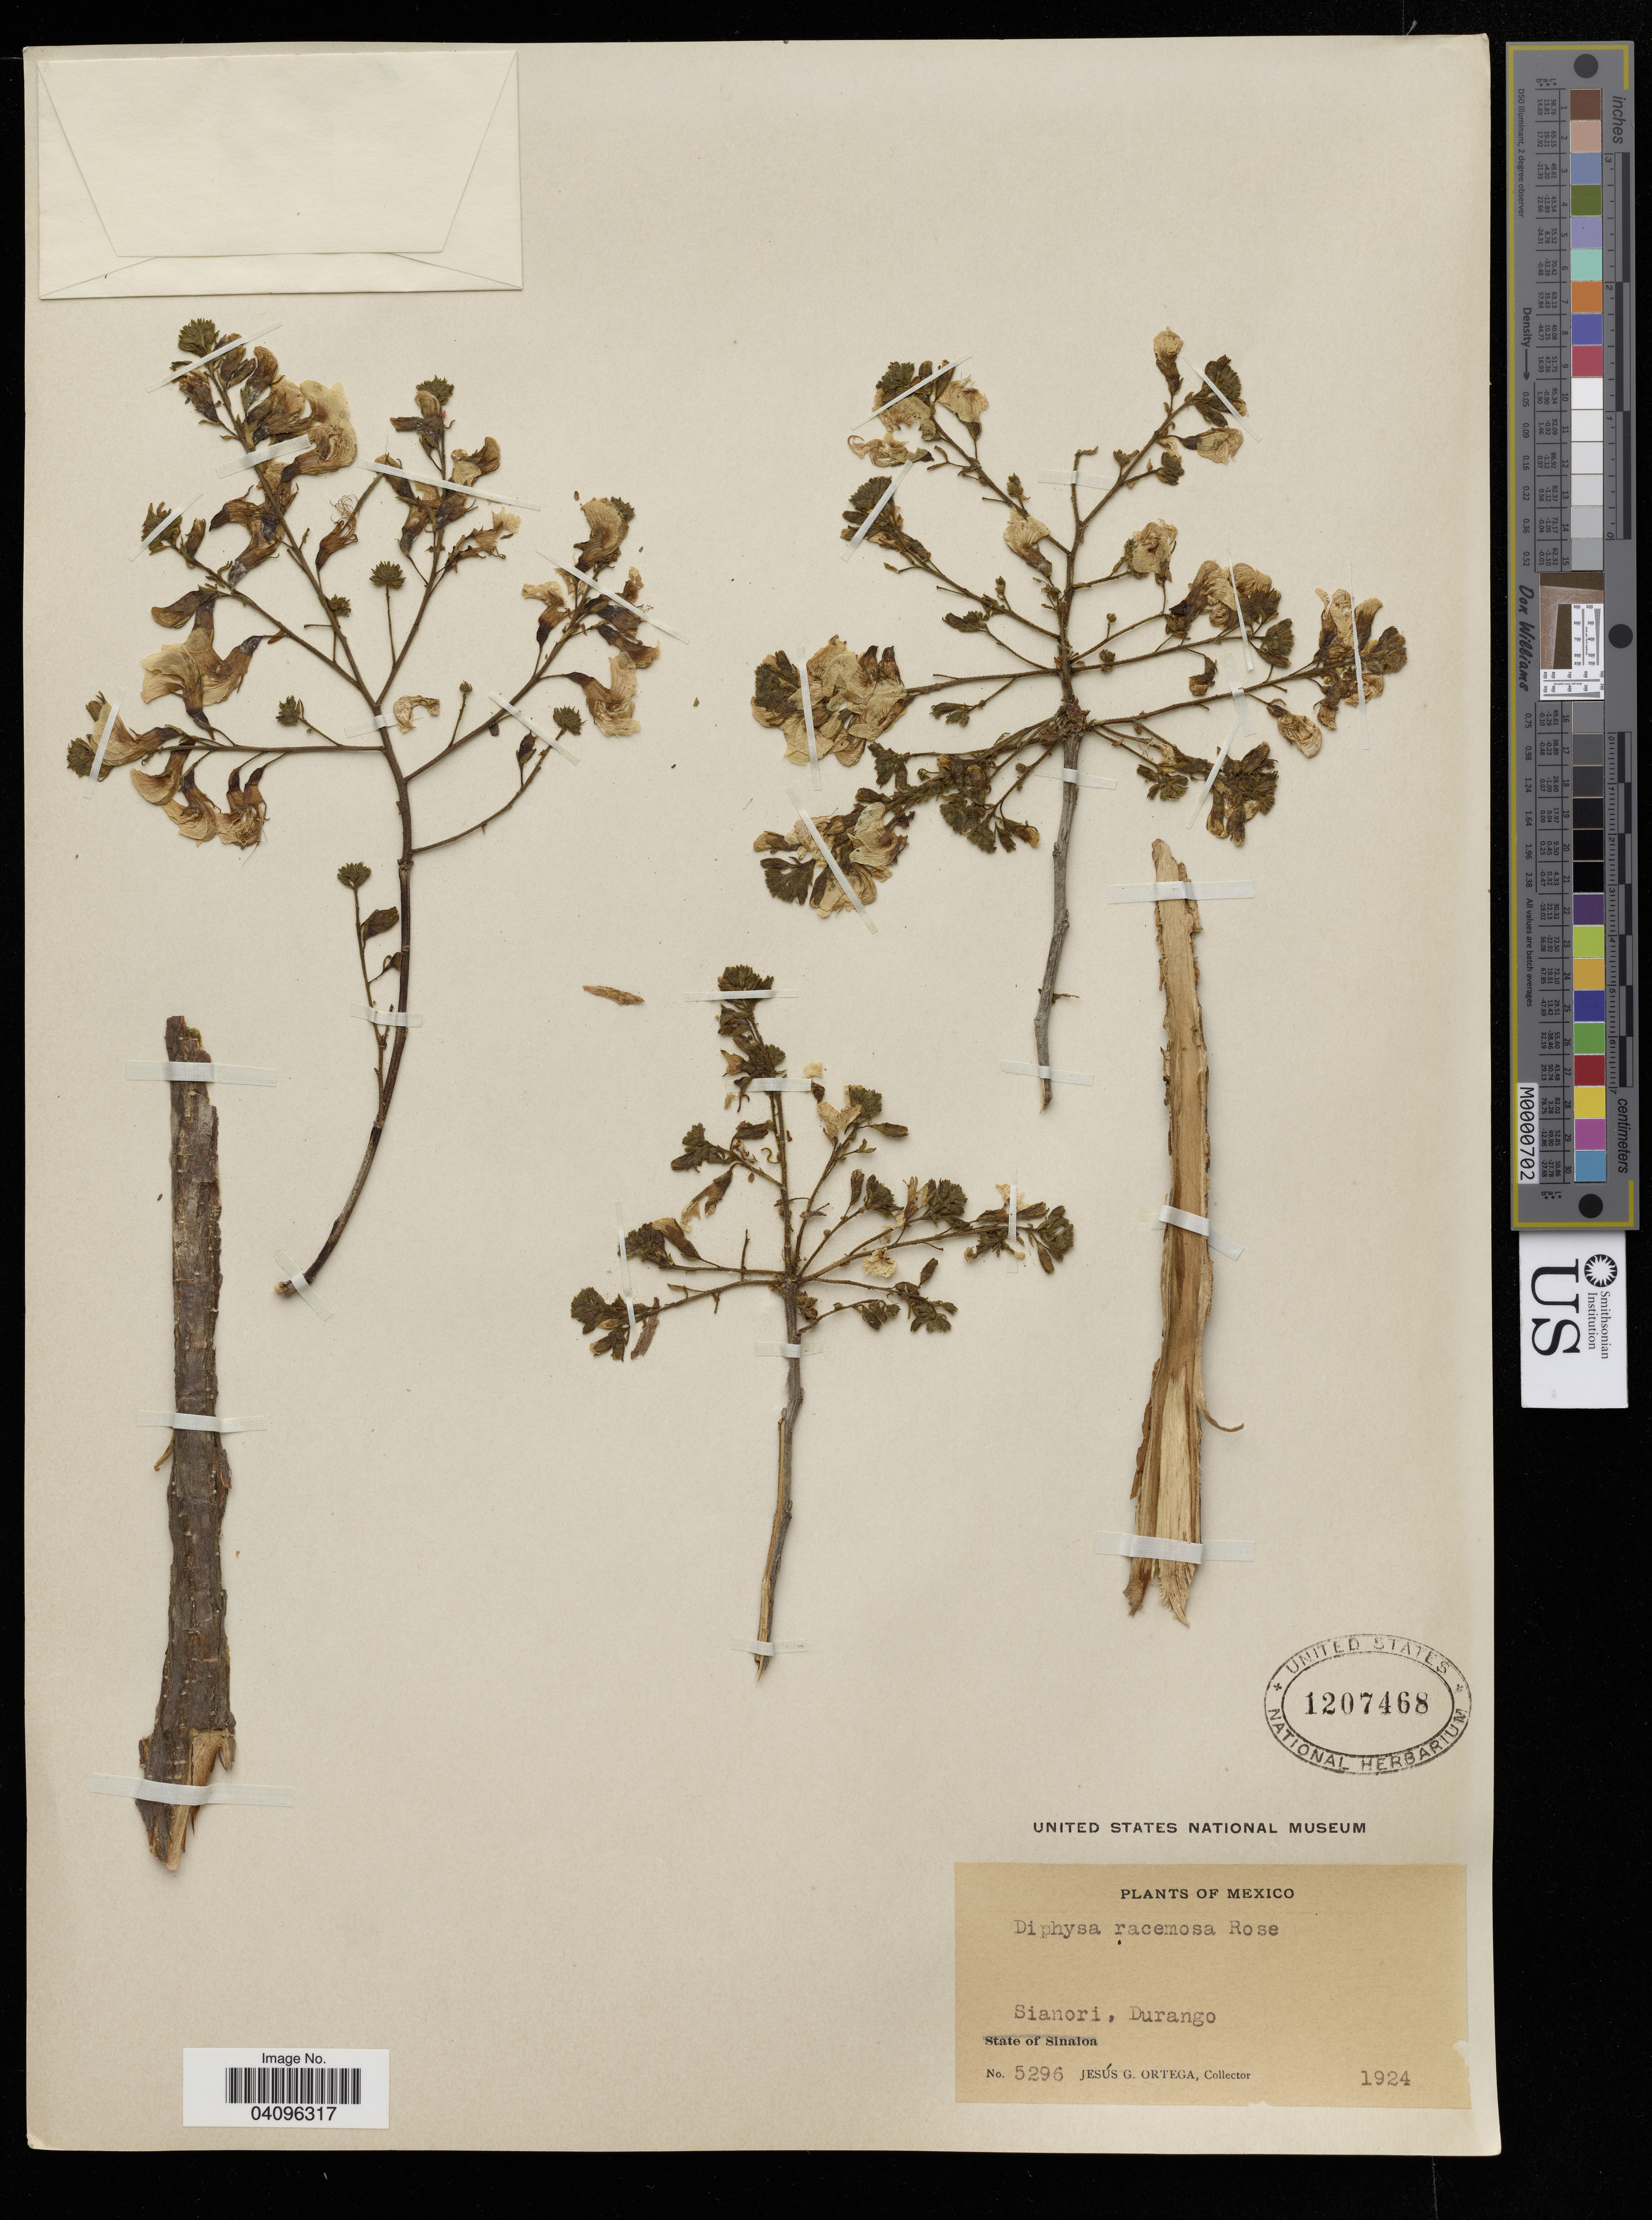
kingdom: Plantae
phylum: Tracheophyta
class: Magnoliopsida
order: Fabales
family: Fabaceae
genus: Diphysa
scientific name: Diphysa racemosa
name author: Rose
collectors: J. Ortego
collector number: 5296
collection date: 1924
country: Mexico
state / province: Durango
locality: Sianori.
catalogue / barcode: US 1207468